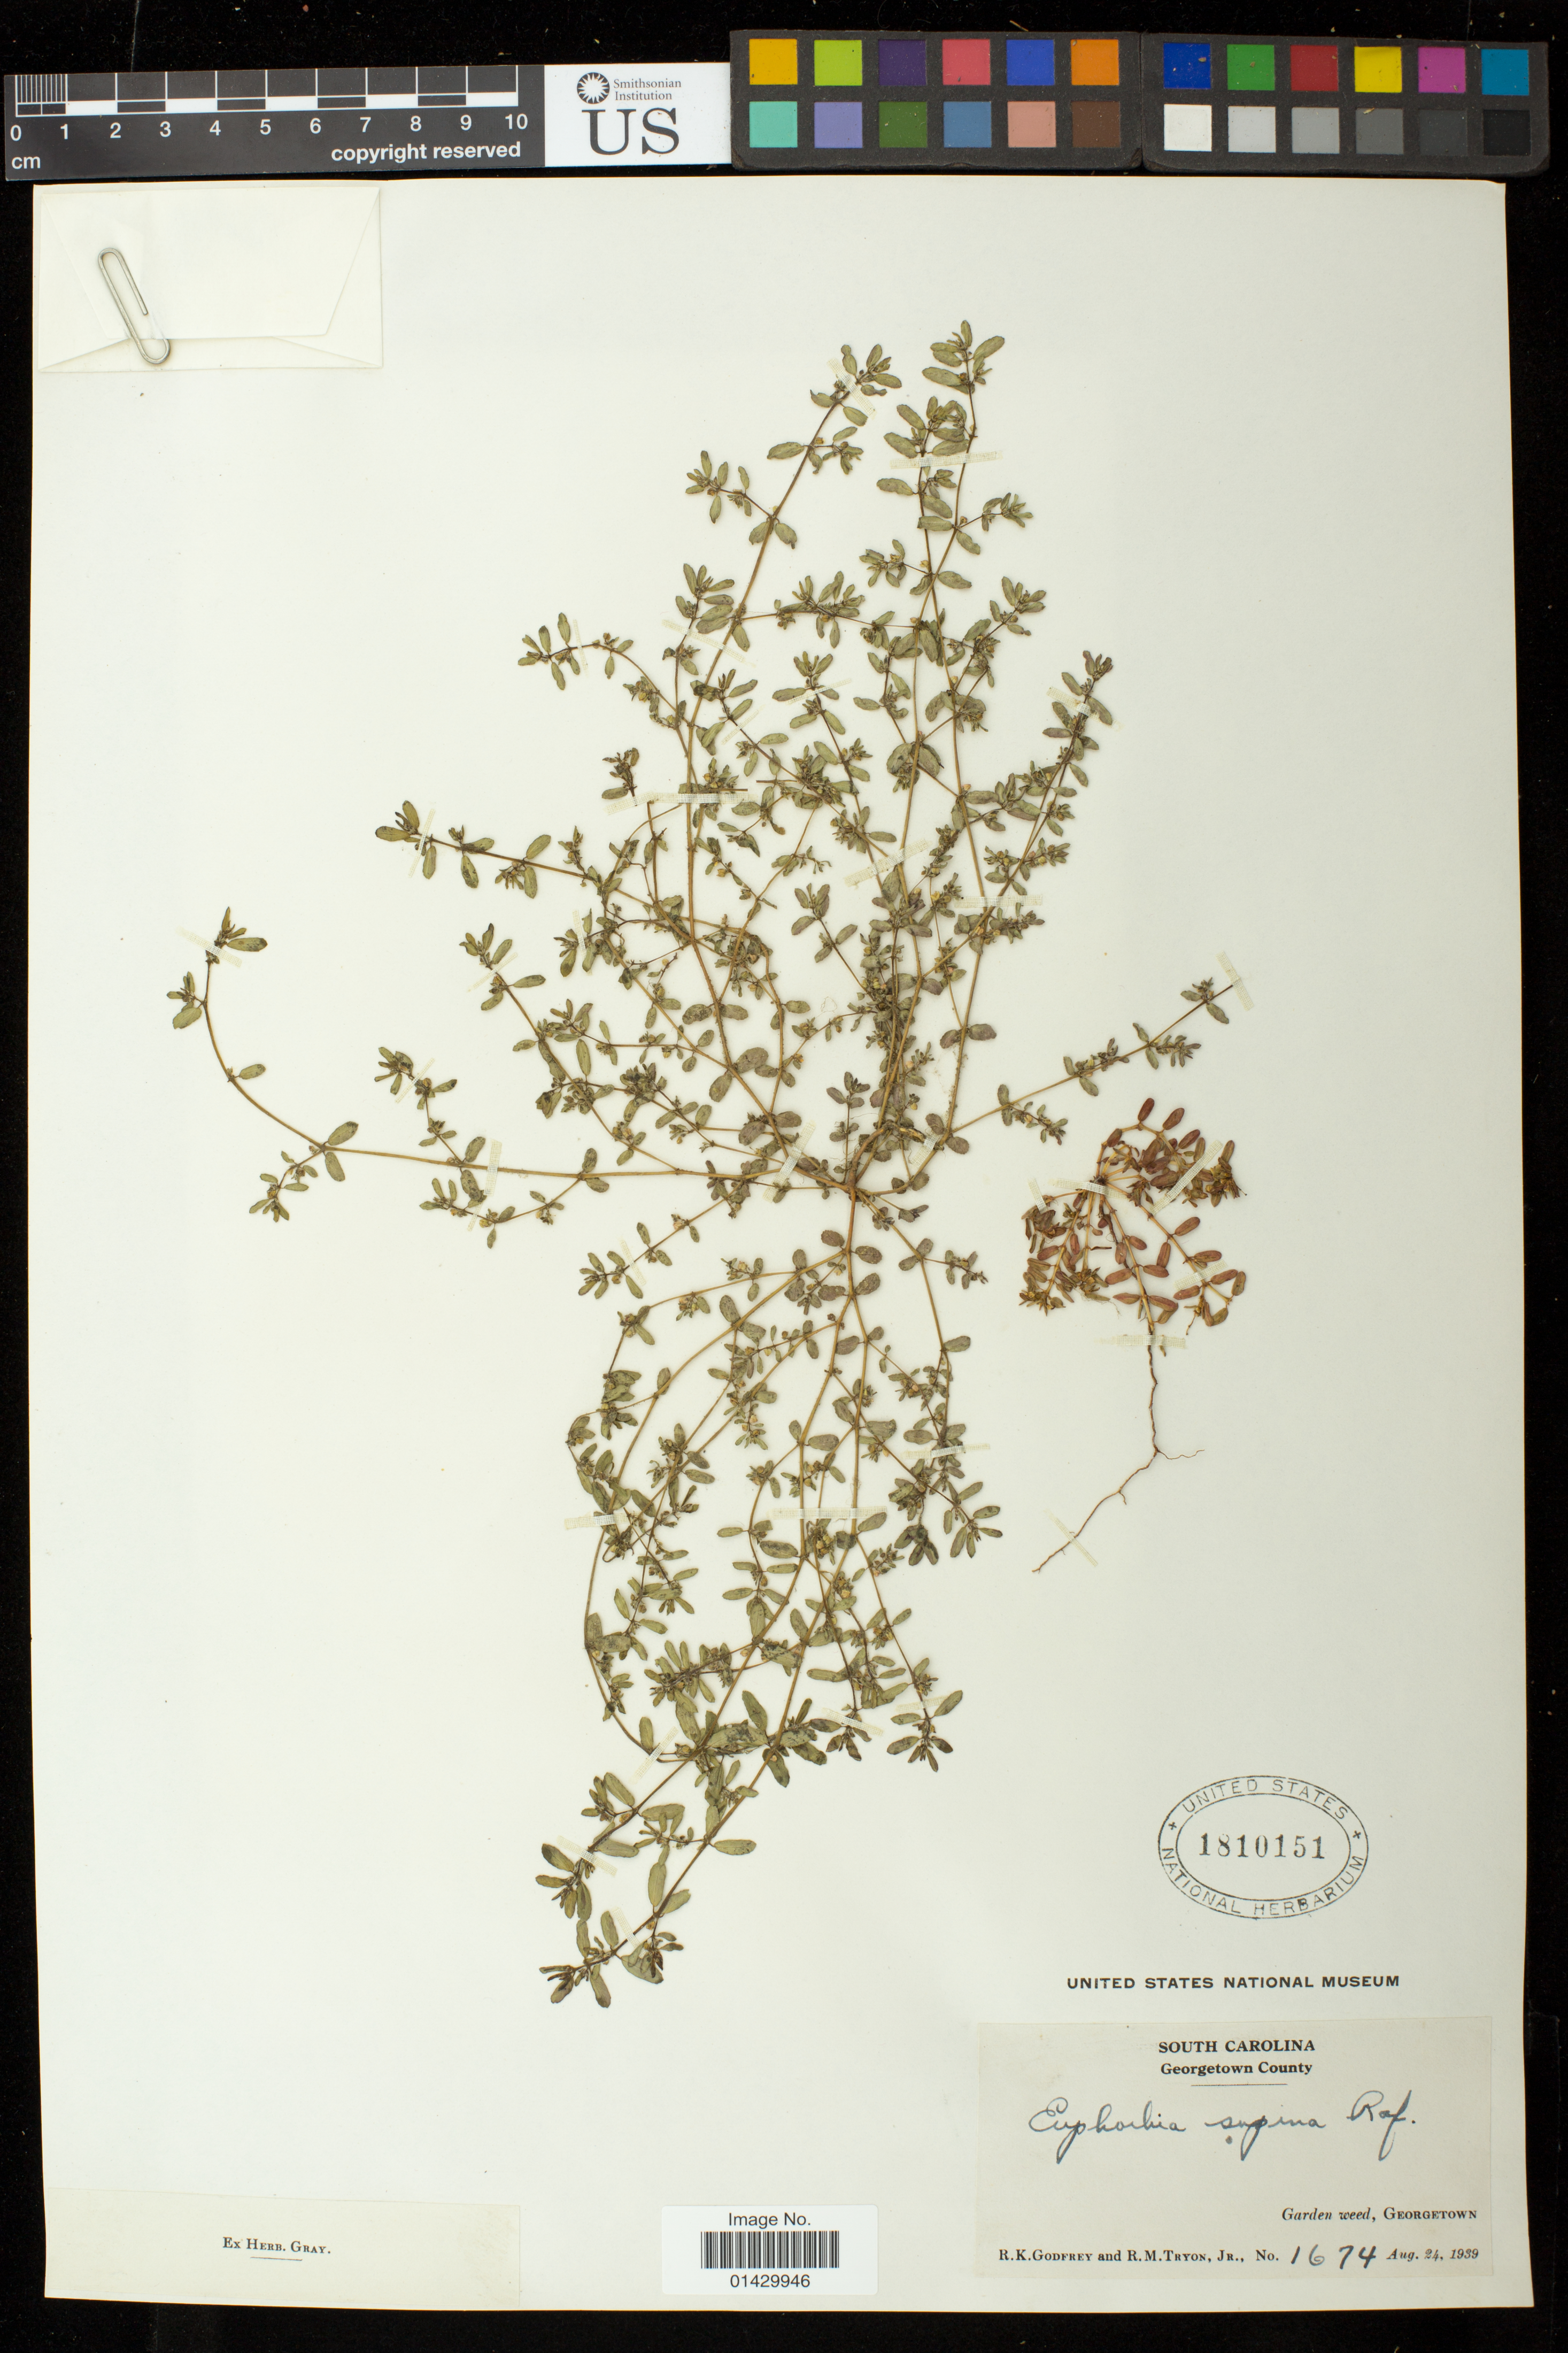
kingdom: Plantae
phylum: Tracheophyta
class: Magnoliopsida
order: Malpighiales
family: Euphorbiaceae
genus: Euphorbia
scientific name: Euphorbia maculata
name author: L.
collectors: R. K. Godfrey & R. M. Tryon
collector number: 1674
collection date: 1939-08-24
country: United States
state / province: South Carolina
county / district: Georgetown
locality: Garden weed, Georgetown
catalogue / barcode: US 1810151